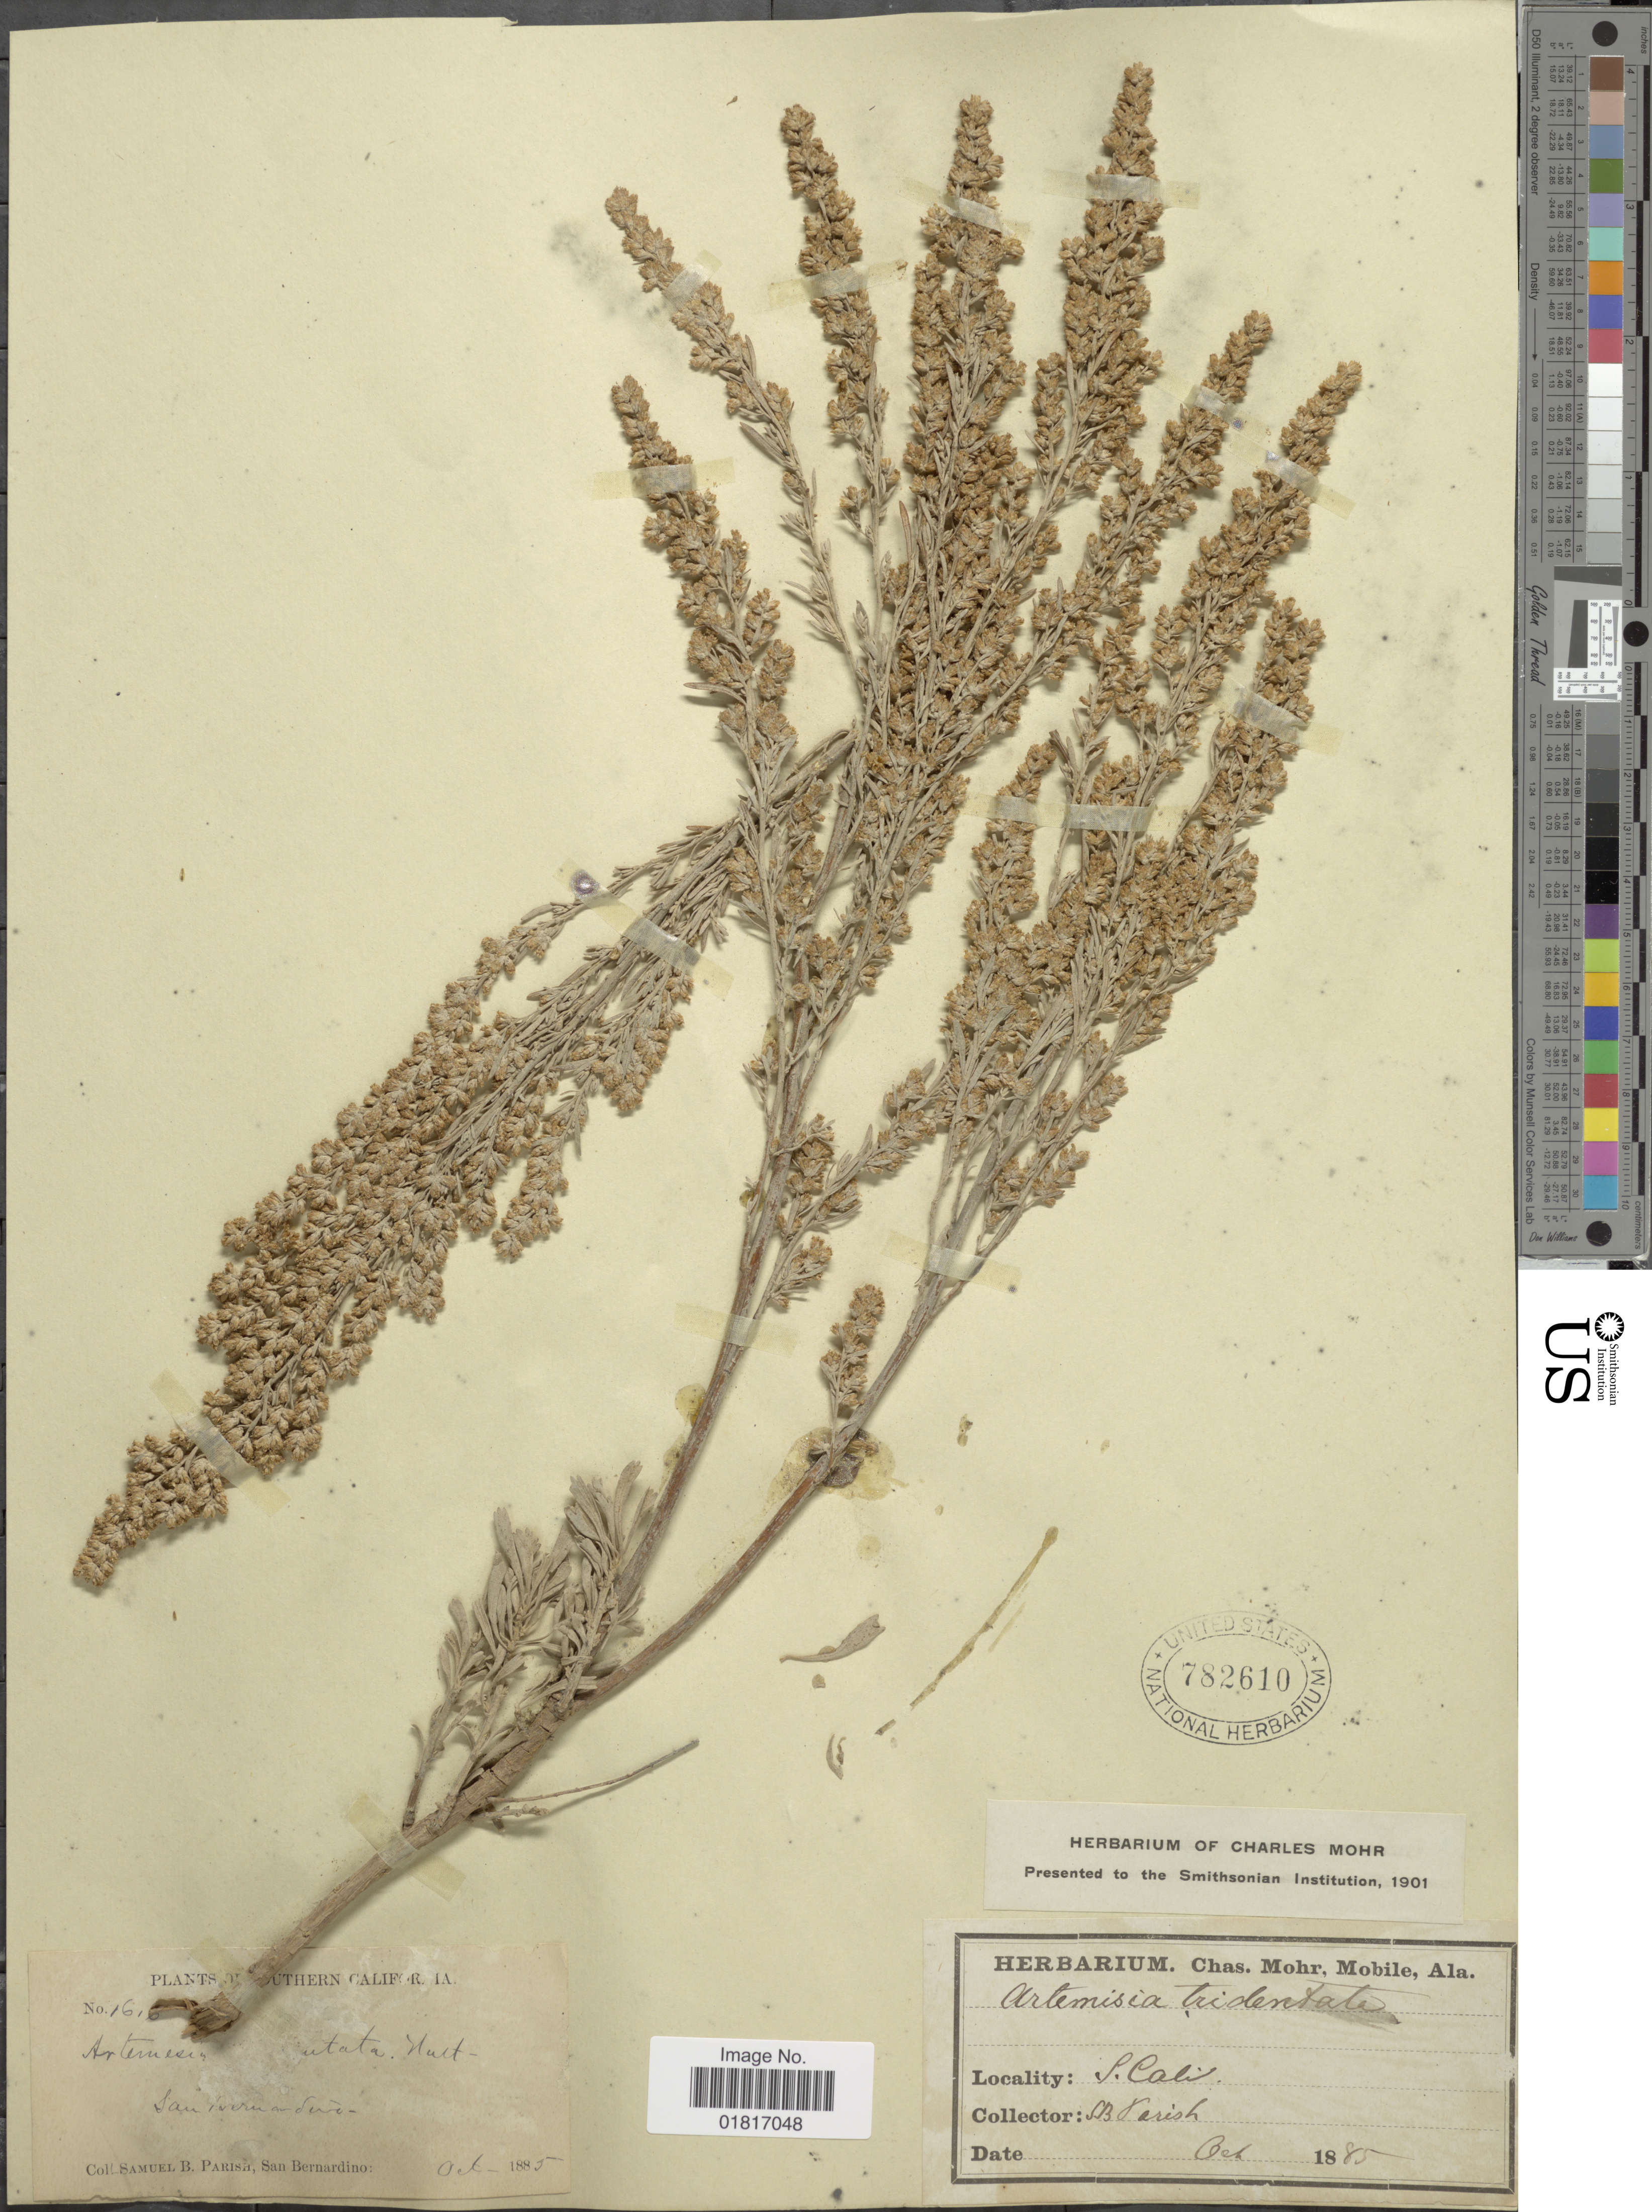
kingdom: Plantae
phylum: Tracheophyta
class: Magnoliopsida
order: Asterales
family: Asteraceae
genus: Artemisia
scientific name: Artemisia tridentata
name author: Nutt.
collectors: S. B. Parish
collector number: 1616*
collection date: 1885-10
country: United States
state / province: California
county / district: San Bernardino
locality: Southern California, San Bernandino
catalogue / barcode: US 782610